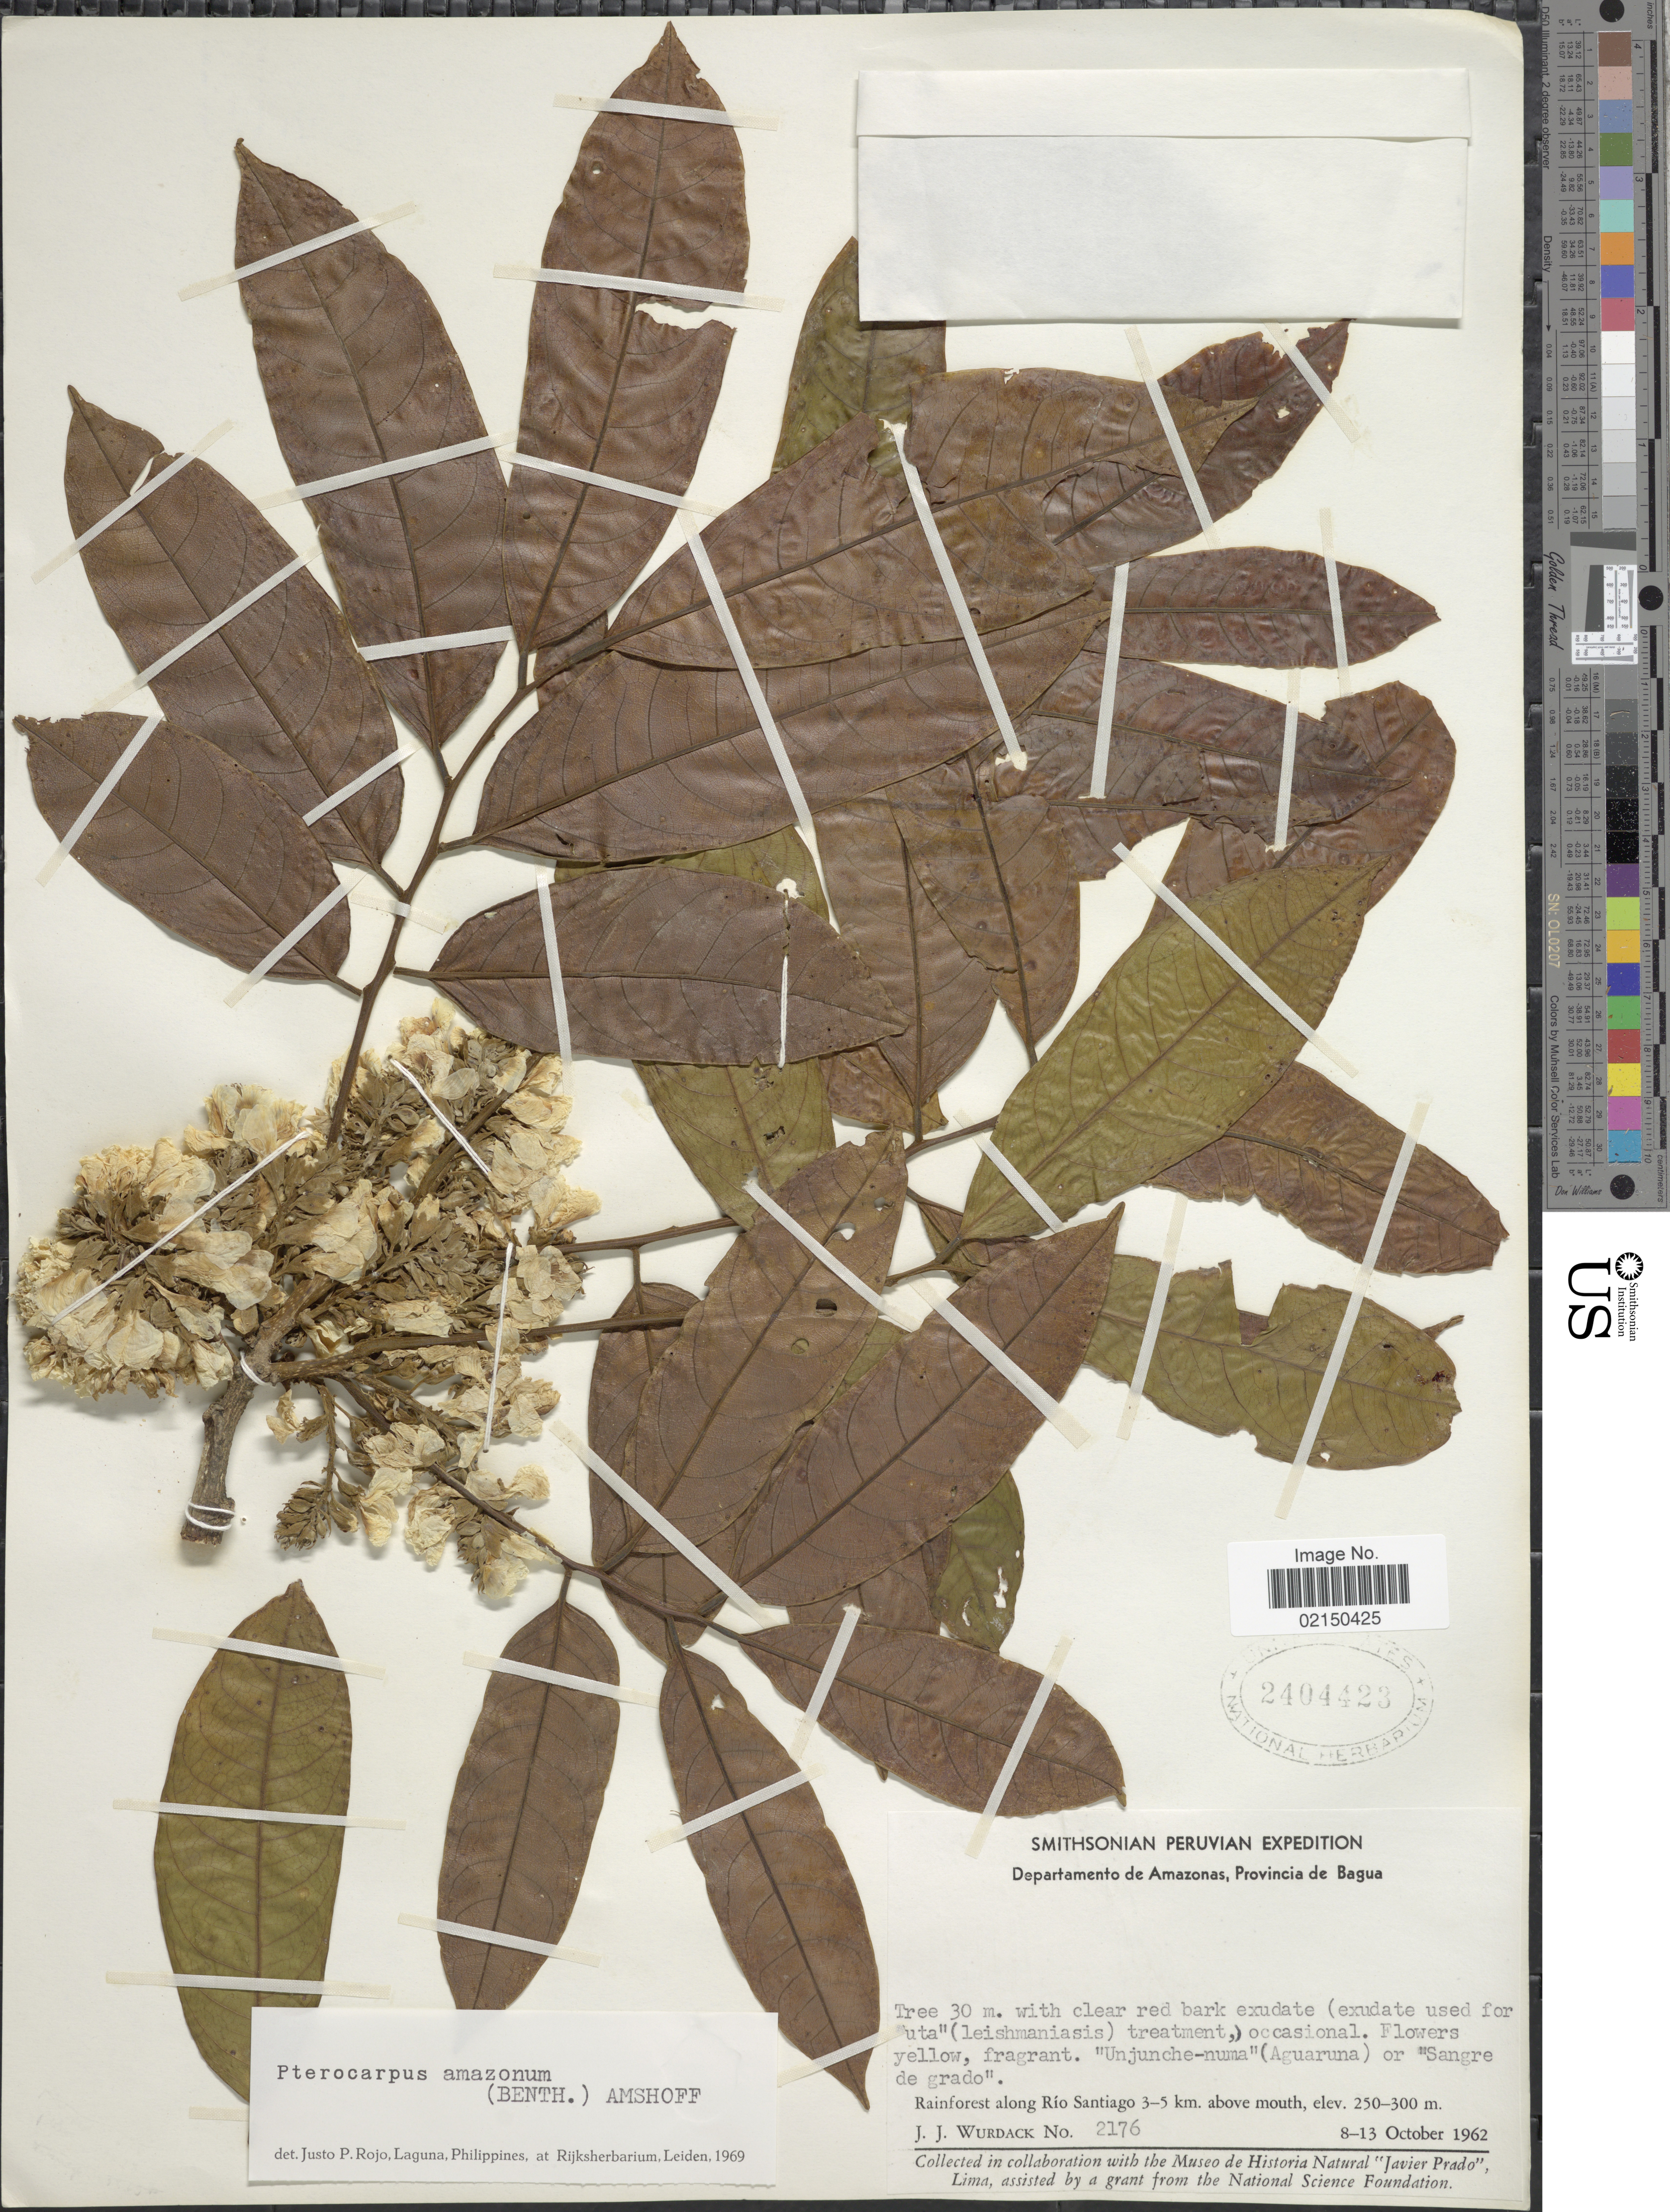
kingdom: Plantae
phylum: Tracheophyta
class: Magnoliopsida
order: Fabales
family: Fabaceae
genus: Pterocarpus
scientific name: Pterocarpus amazonum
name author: (Benth.) Amshoff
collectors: J. J. Wurdack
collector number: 2176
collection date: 1962-10-08/1962-10-13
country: Peru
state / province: Amazonas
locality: Provincia de Bagua, rainforest along Rio Santiago 3-5 km. above mouth.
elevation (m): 250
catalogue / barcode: US 2404423